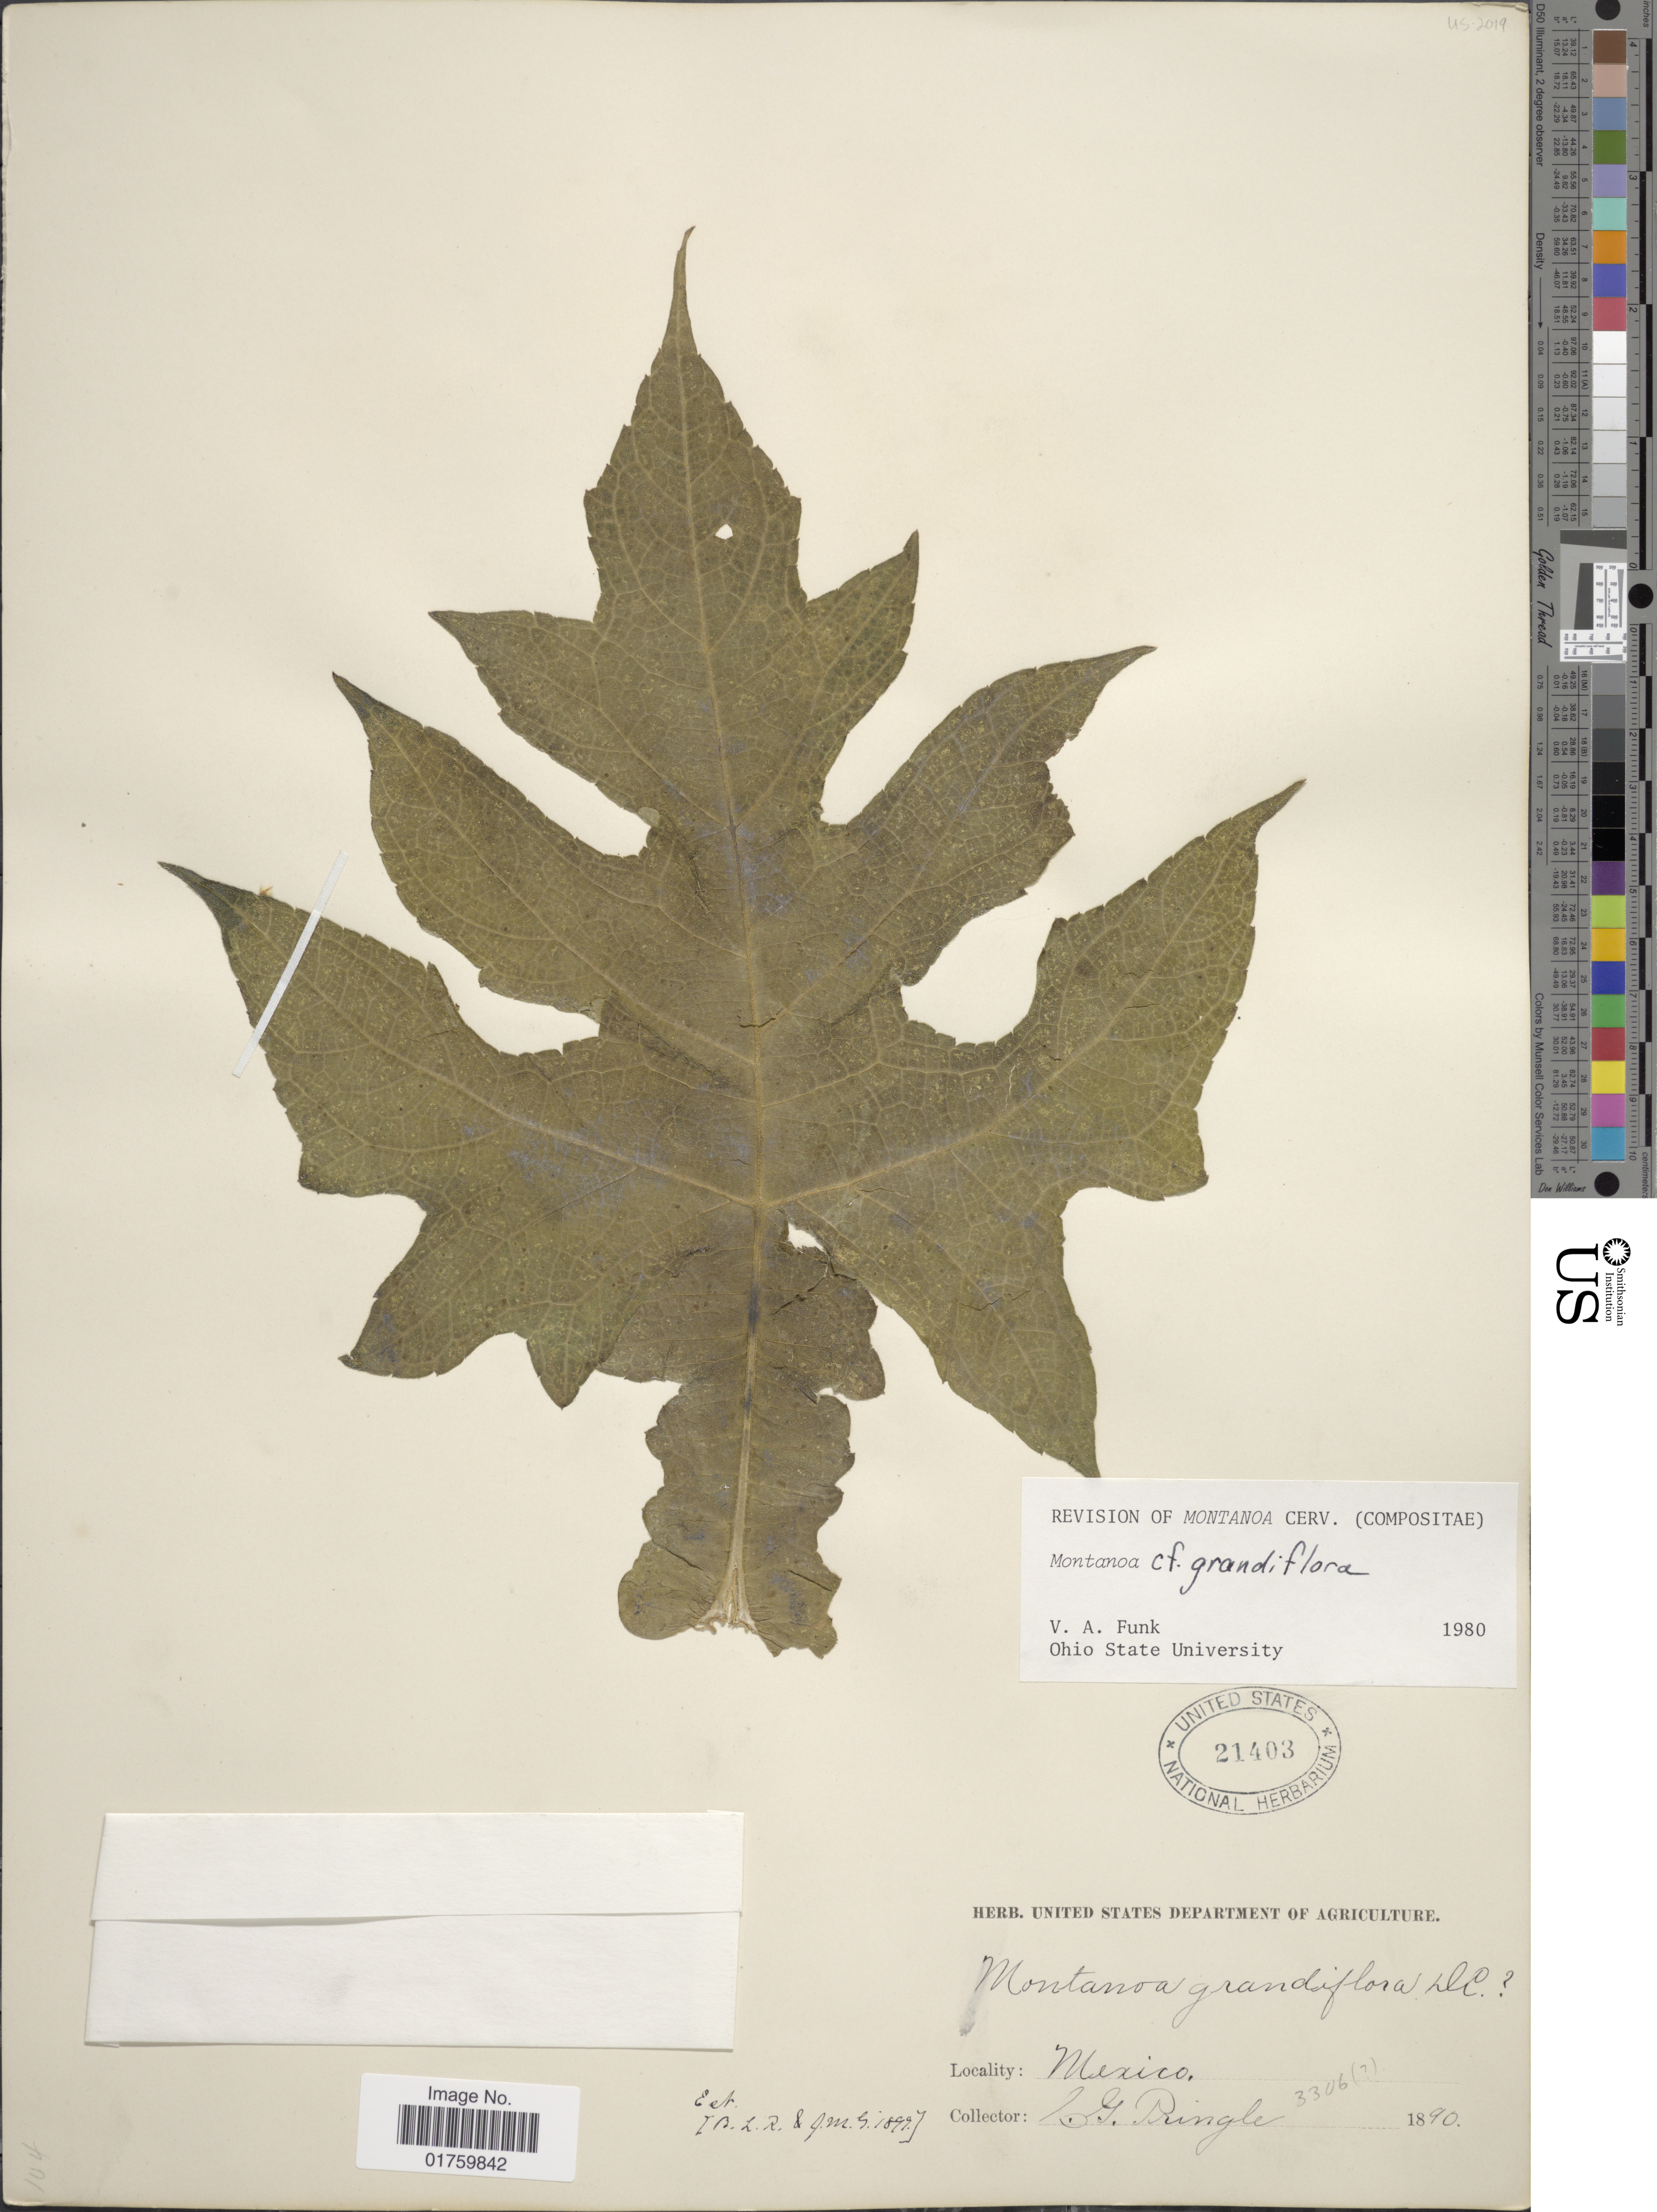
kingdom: Plantae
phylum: Tracheophyta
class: Magnoliopsida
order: Asterales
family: Asteraceae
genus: Montanoa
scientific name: Montanoa grandiflora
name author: Alaman ex DC.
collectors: C. G. Pringle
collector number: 3306?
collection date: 1890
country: Mexico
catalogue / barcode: US 21403